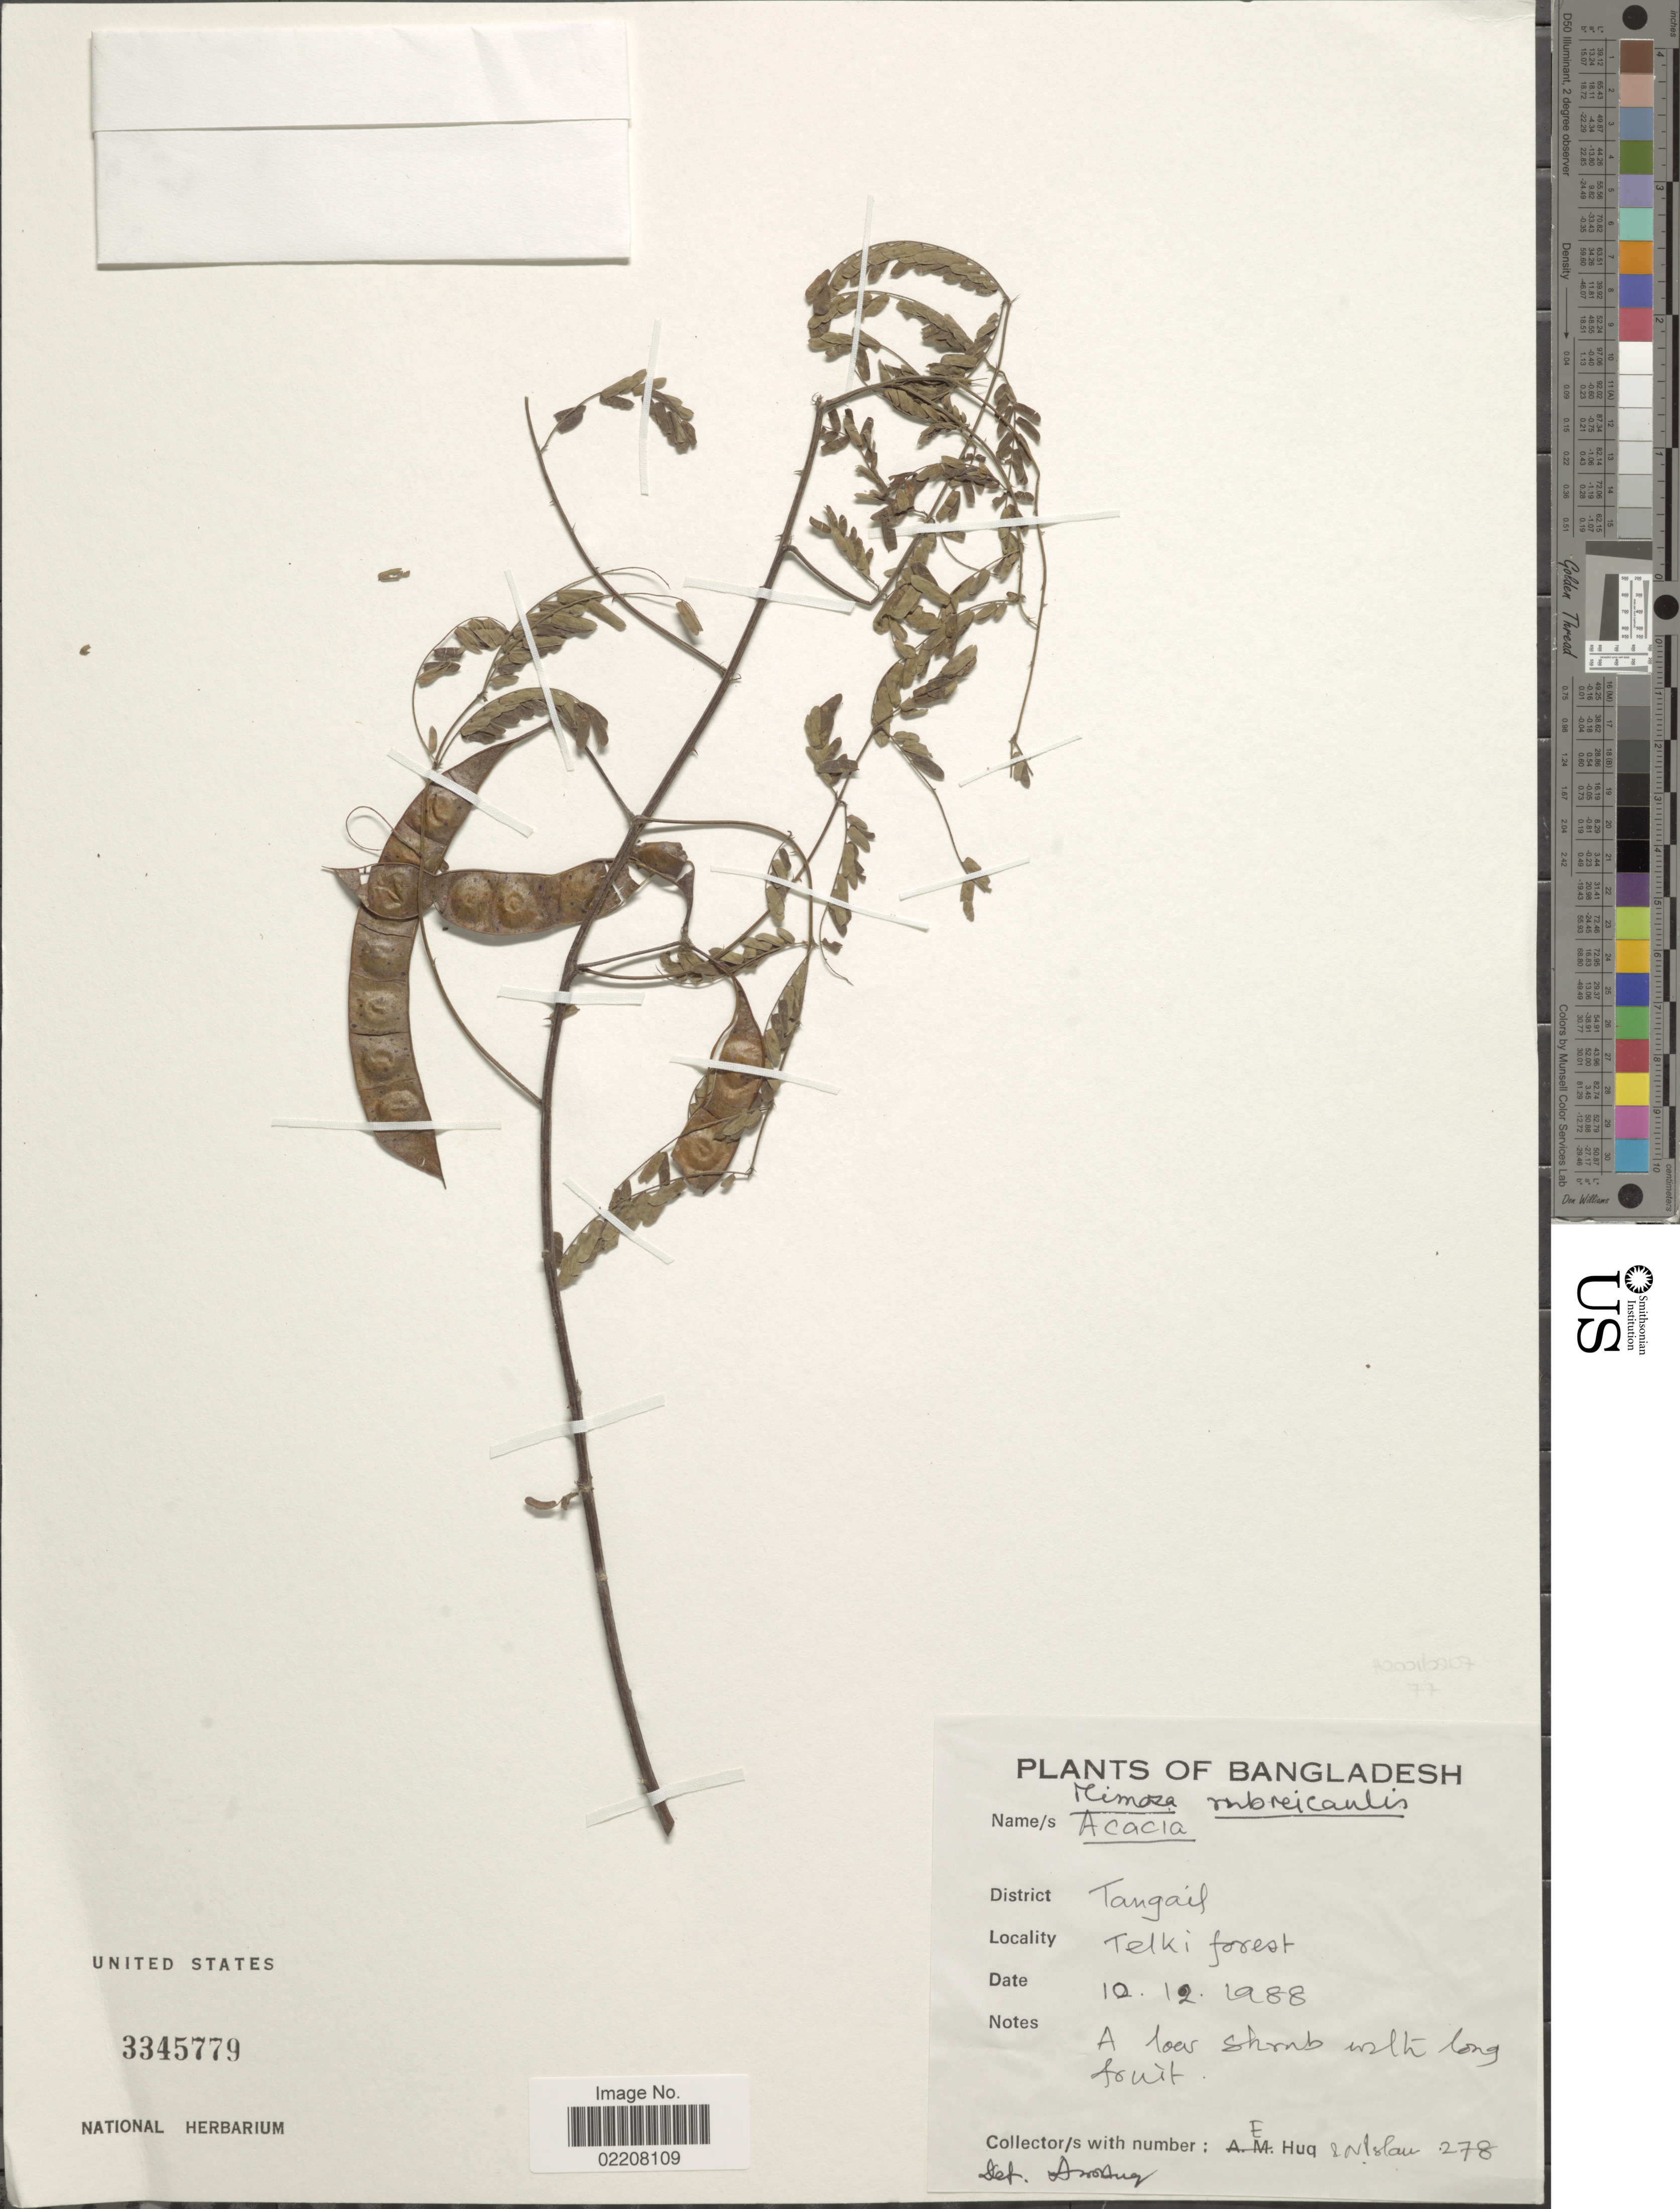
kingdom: Plantae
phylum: Tracheophyta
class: Magnoliopsida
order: Fabales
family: Fabaceae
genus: Mimosa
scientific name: Mimosa rubicaulis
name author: Lam.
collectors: E. Huq & N. Islam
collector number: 278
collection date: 1988-12-10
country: Bangladesh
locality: District Tangail. Telki forest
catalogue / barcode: US 3345779